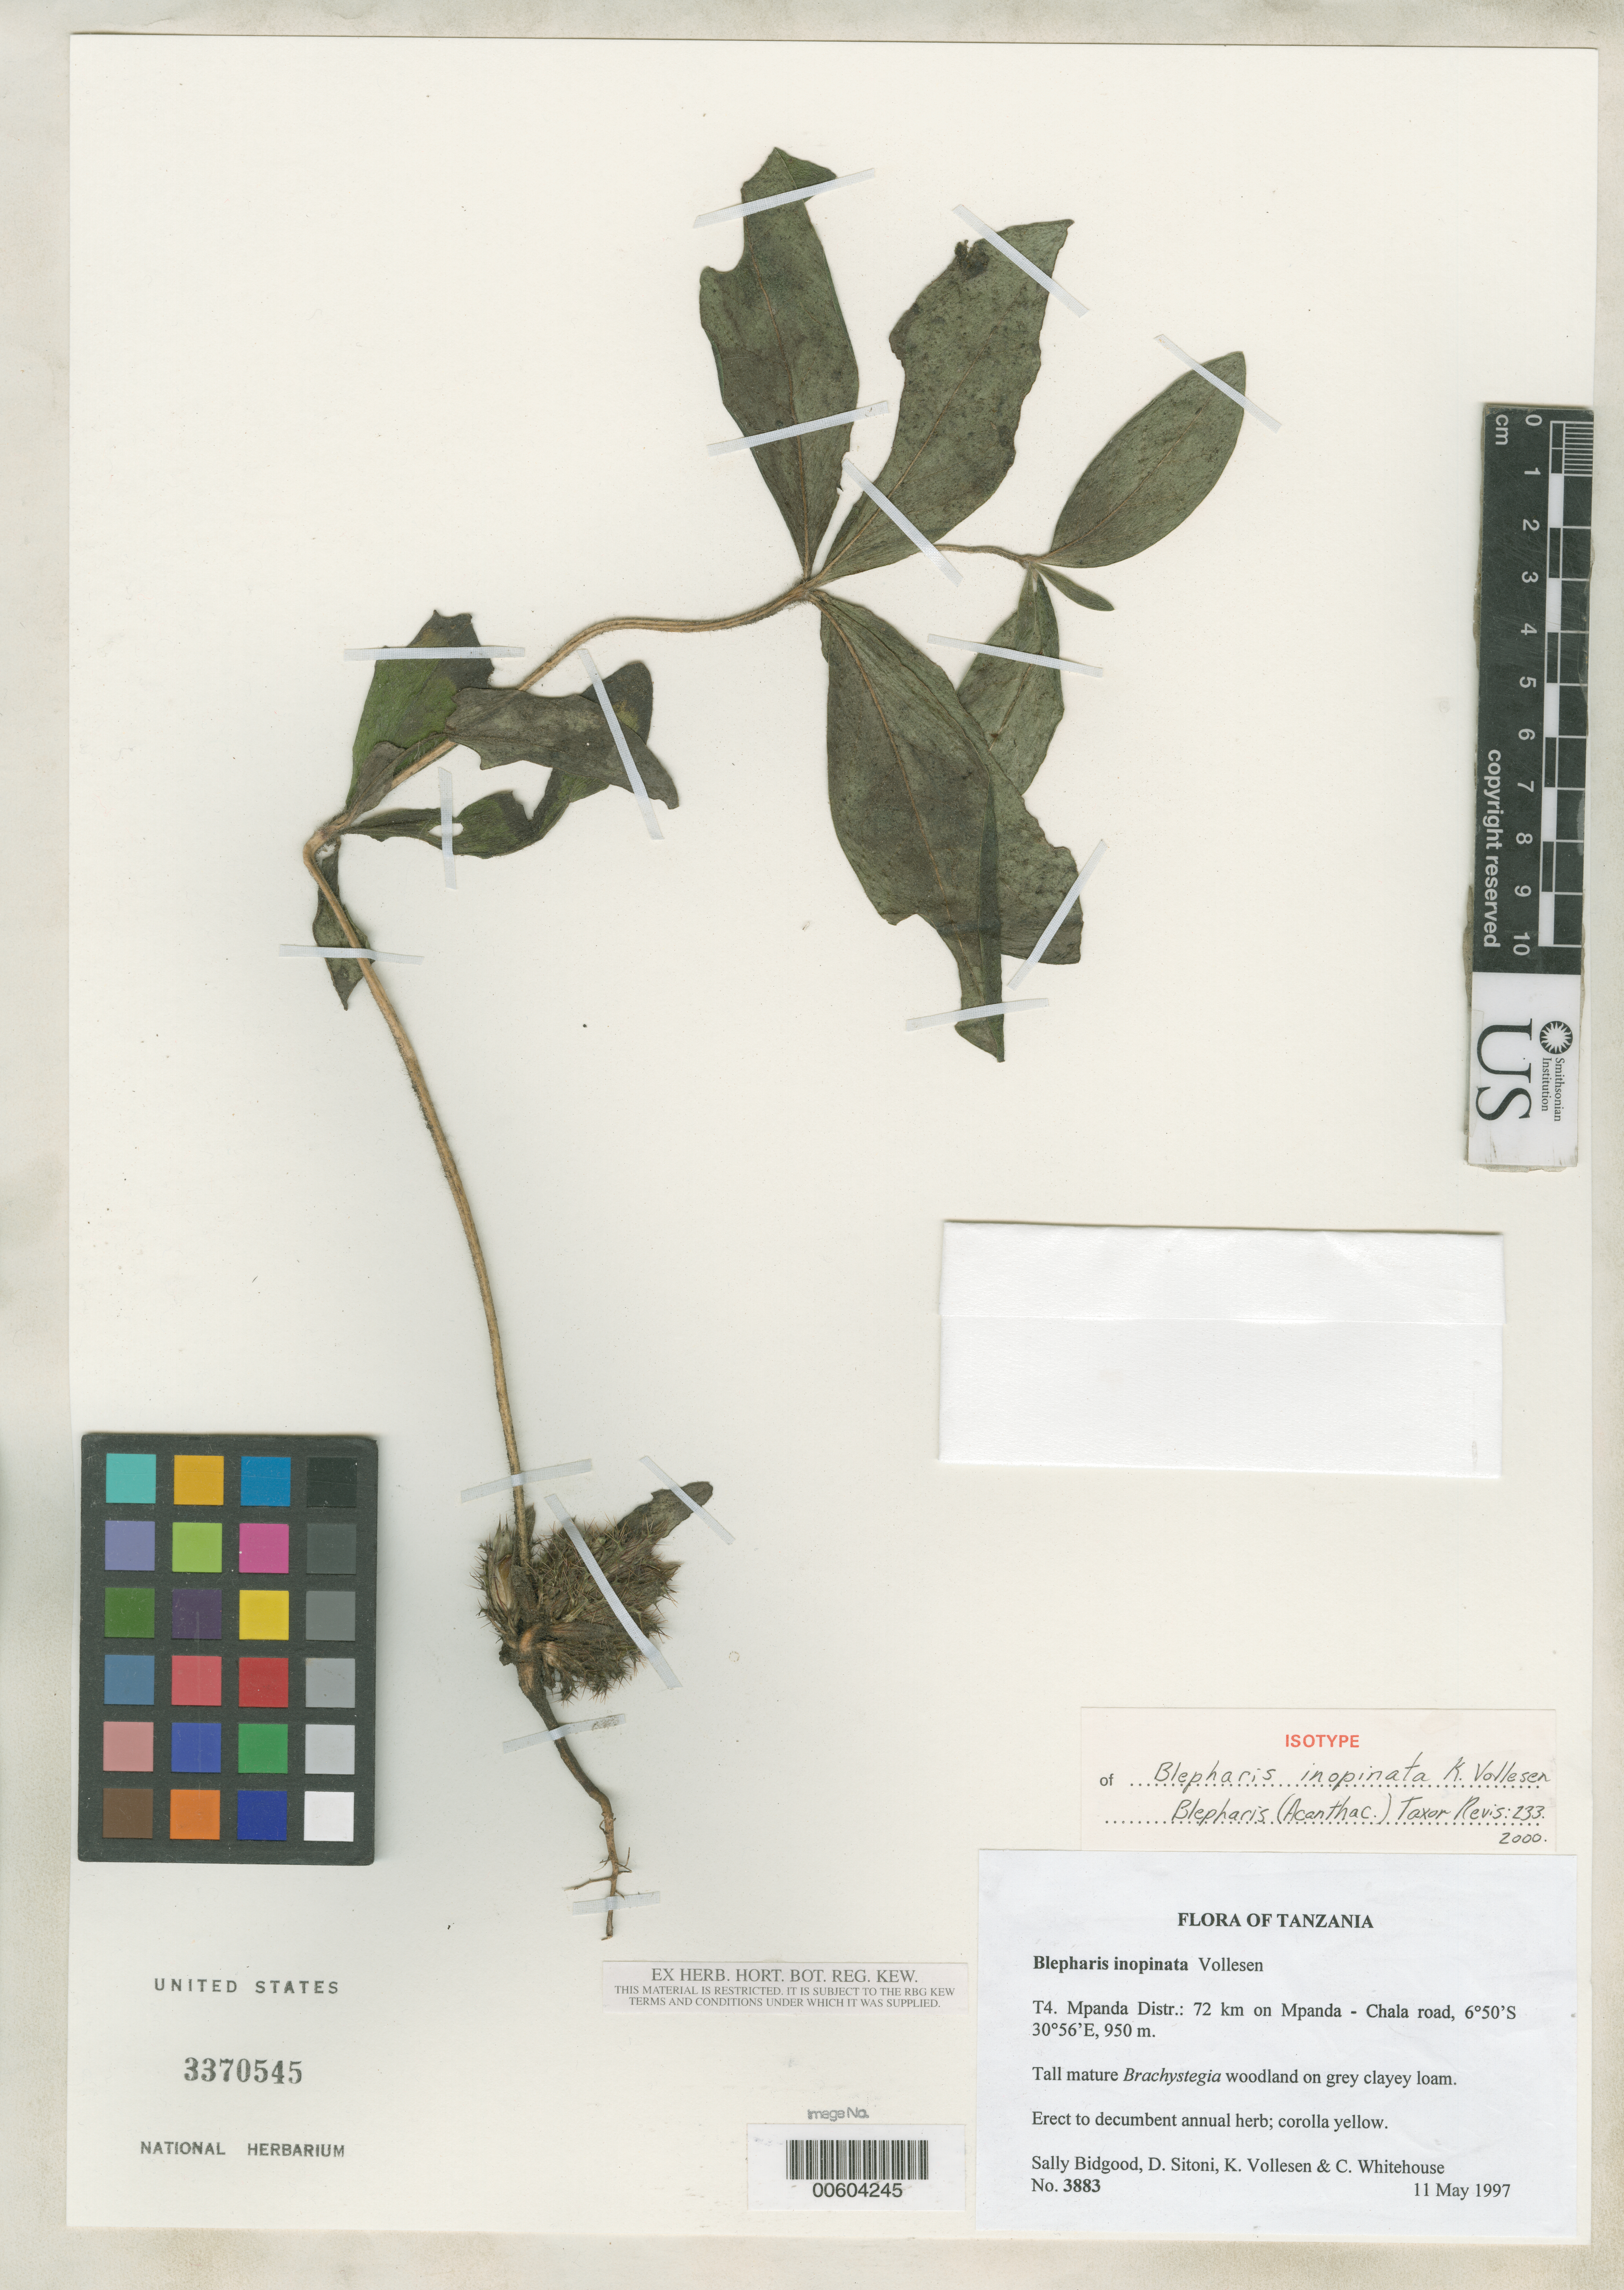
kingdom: Plantae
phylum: Tracheophyta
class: Magnoliopsida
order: Lamiales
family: Acanthaceae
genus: Blepharis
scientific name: Blepharis inopinata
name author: Vollesen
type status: Isotype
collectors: S. Bidgood, D. Sitoni, K. Vollesen & C. Whitehouse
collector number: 3883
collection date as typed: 11 May 1997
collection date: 1997-05-11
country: Tanzania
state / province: Katavi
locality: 72 km on Mpanda - Chala Road.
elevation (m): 950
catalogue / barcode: US 3370545